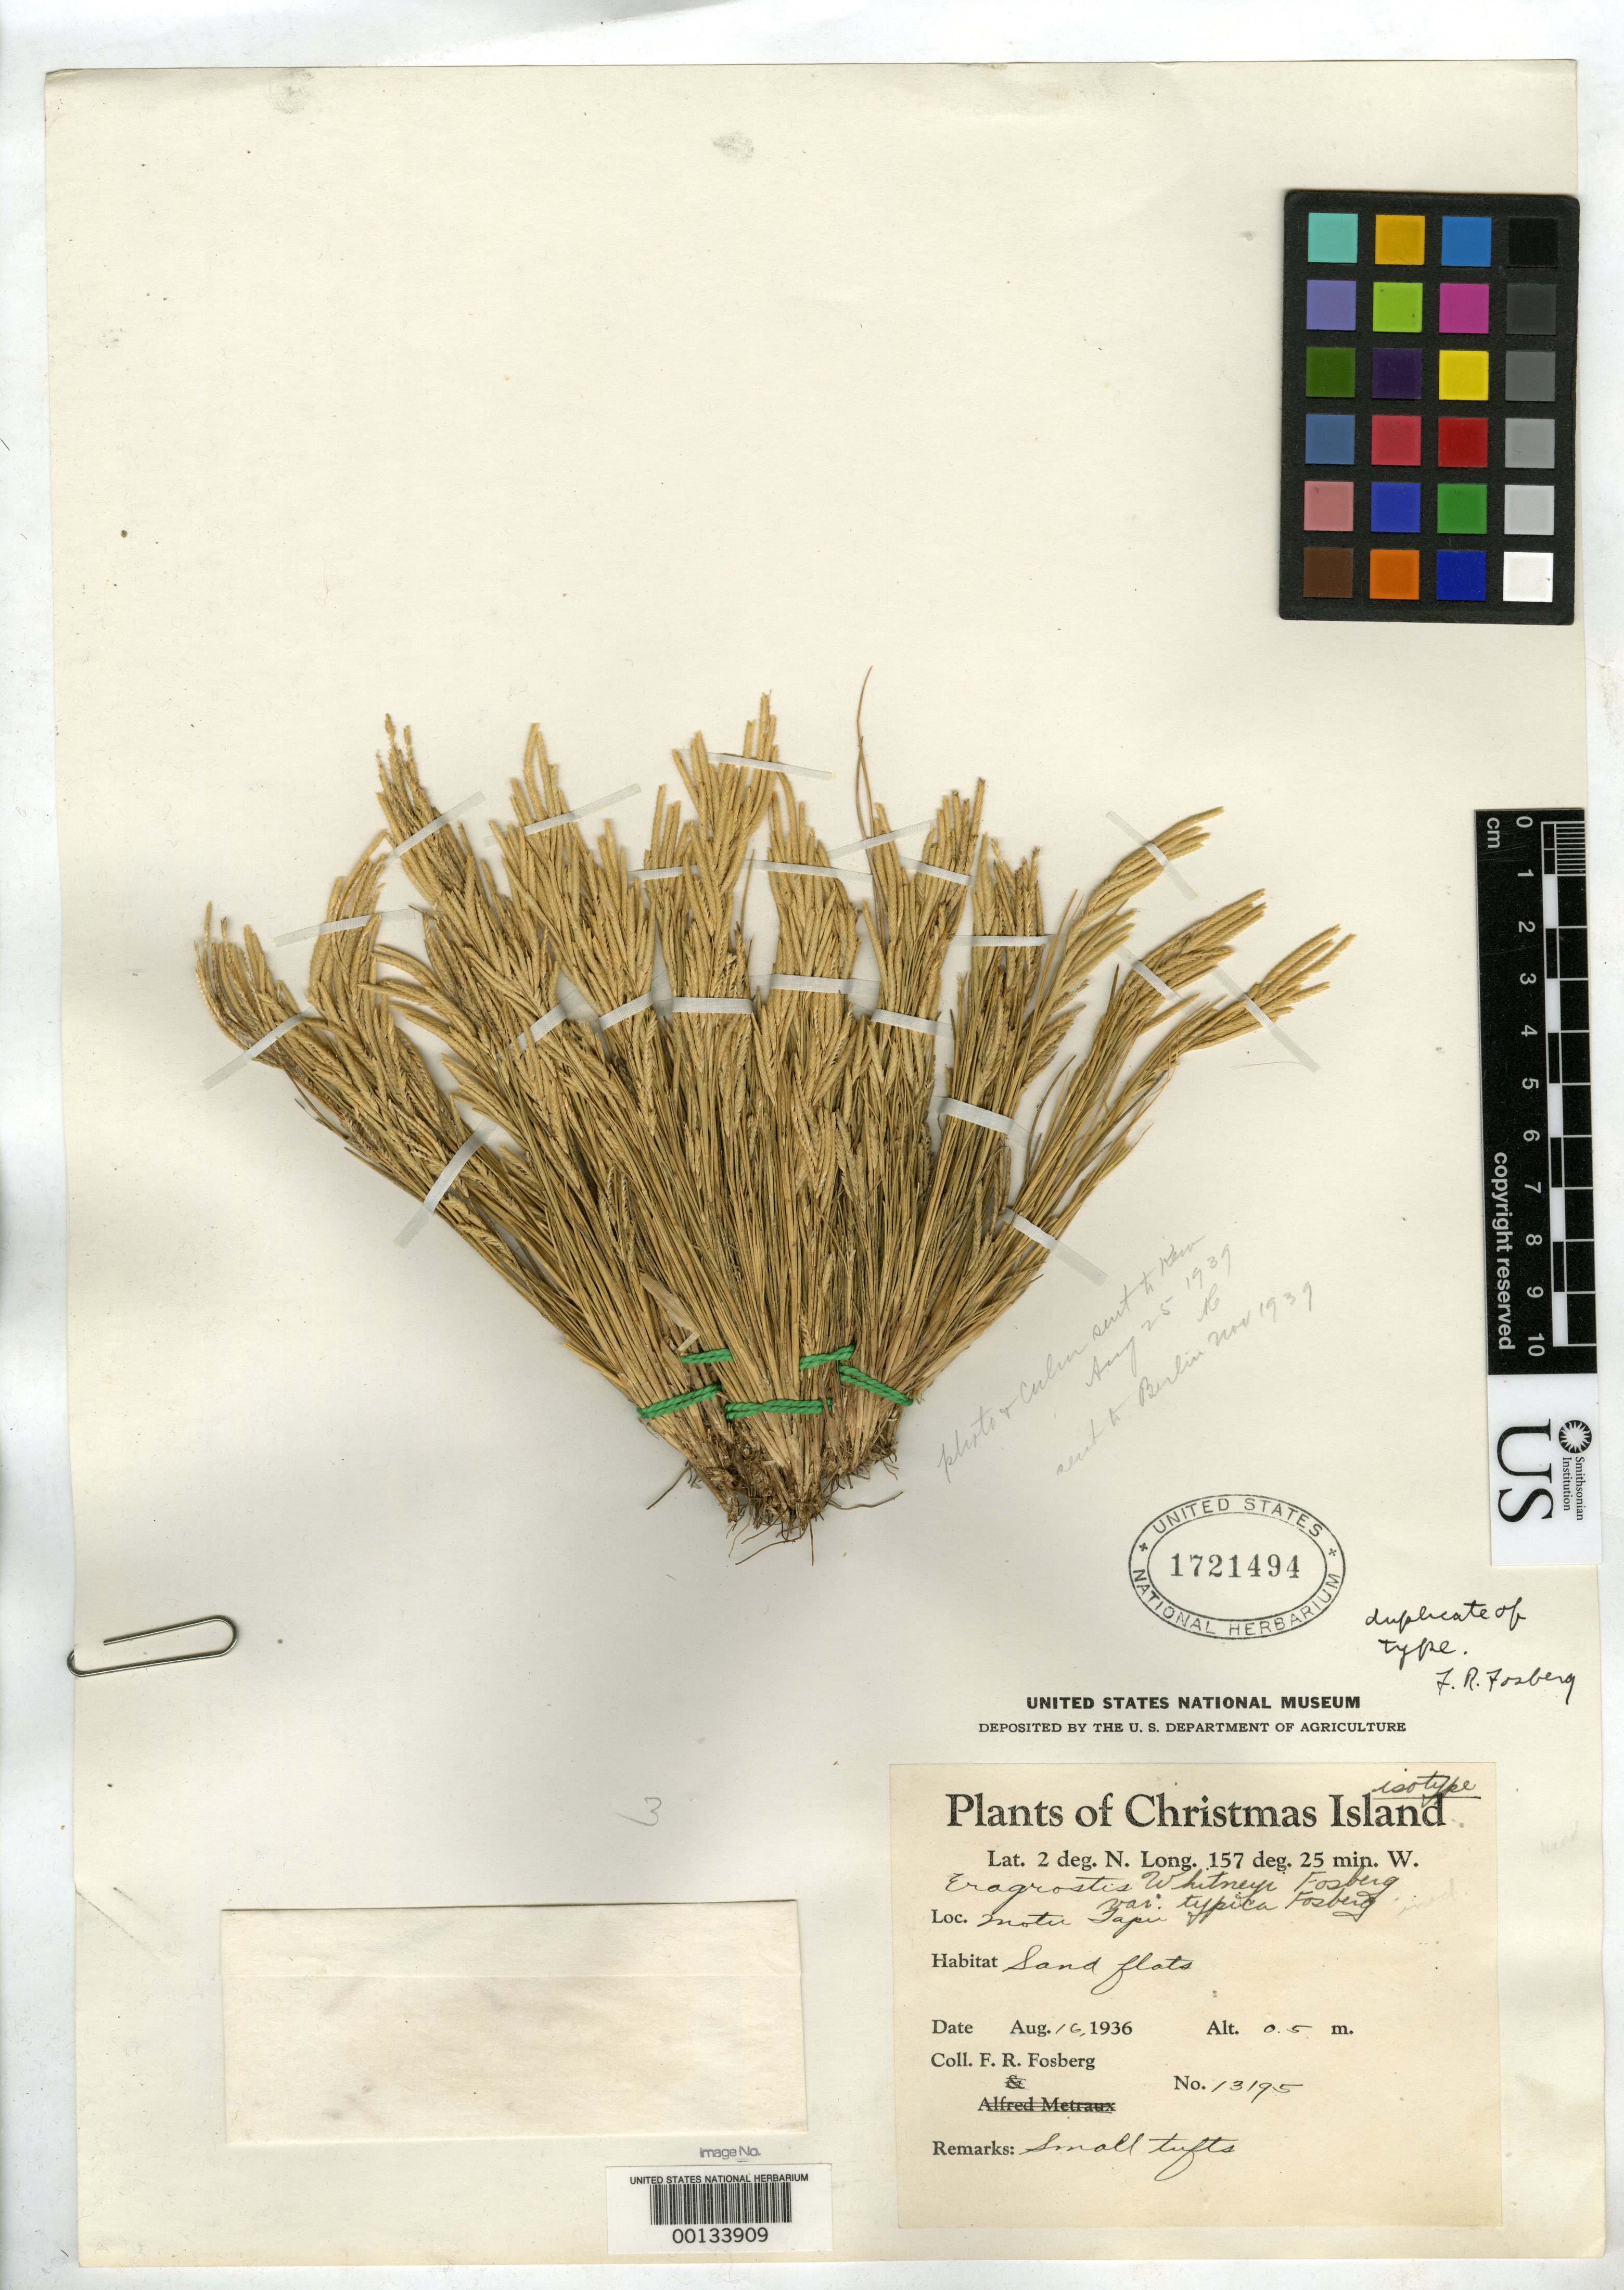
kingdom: Plantae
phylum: Tracheophyta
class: Liliopsida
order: Poales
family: Poaceae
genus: Eragrostis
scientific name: Eragrostis whitneyi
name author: Fosberg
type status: Isotype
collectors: F. R. Fosberg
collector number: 13195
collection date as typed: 16 Aug 1936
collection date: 1936-08-16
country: Kiribati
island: Kiritimati [Christmas] Atoll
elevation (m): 0.5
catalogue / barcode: US 1721494